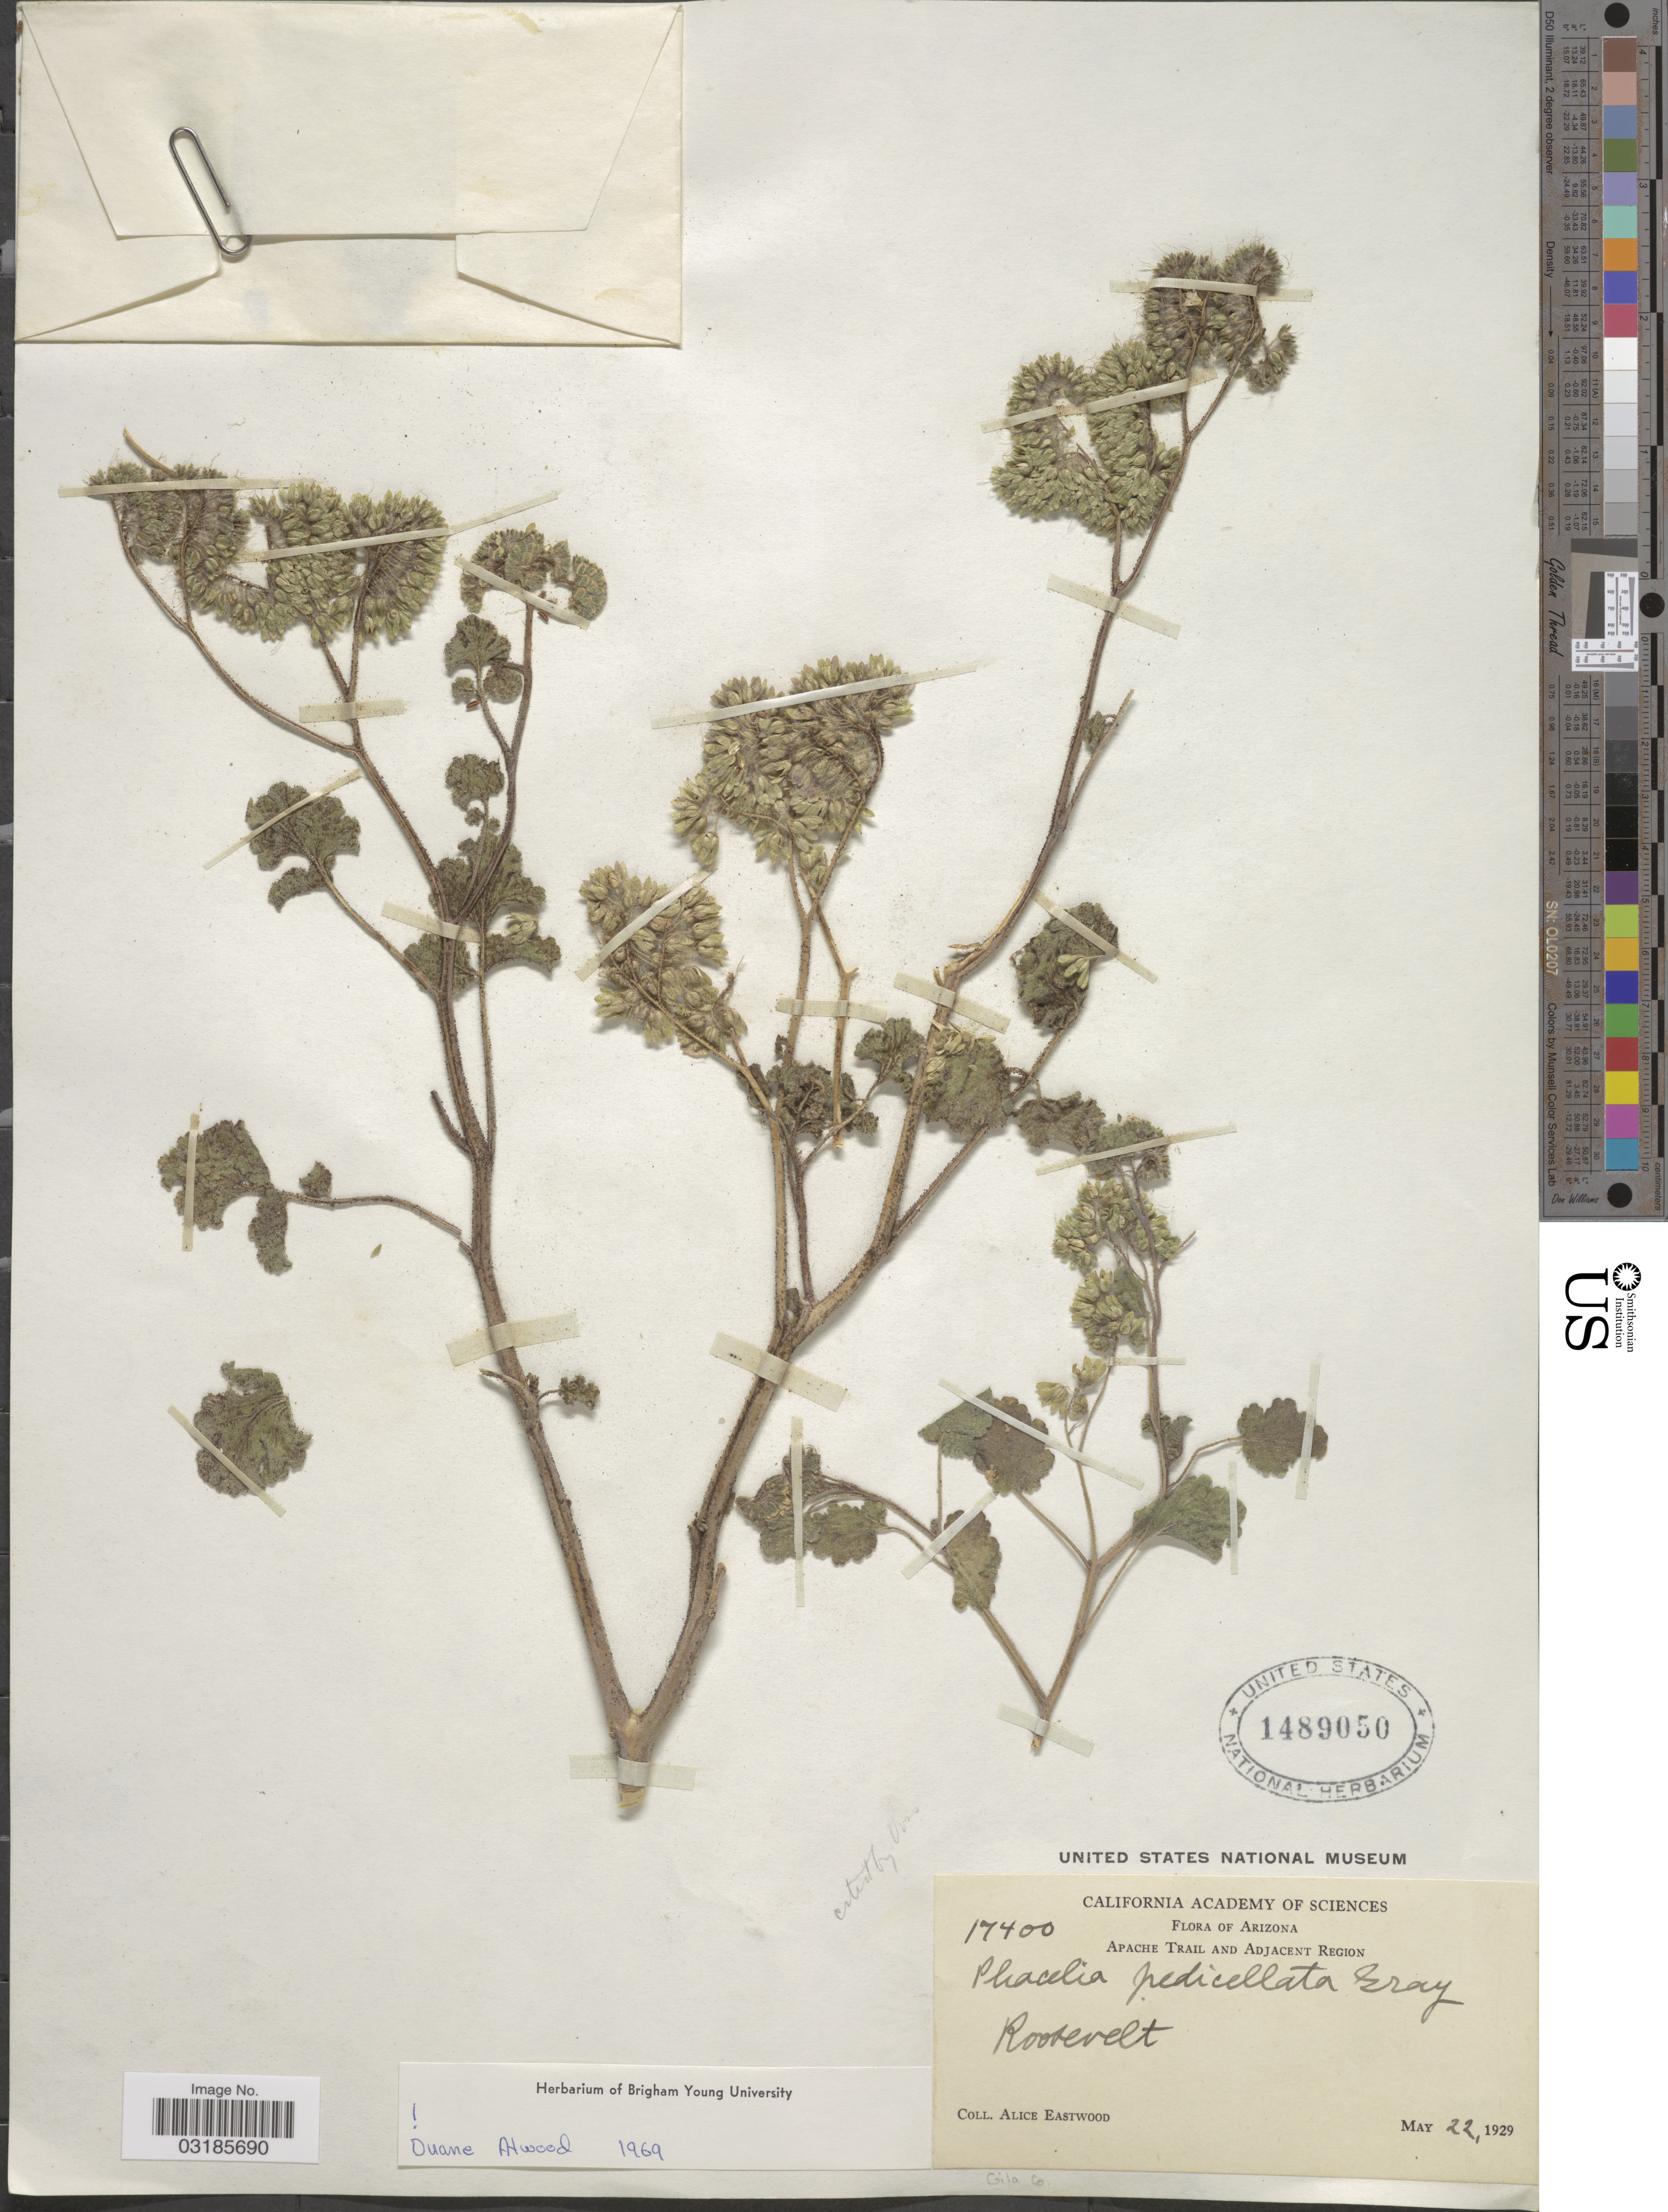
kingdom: Plantae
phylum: Tracheophyta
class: Magnoliopsida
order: Boraginales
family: Hydrophyllaceae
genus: Phacelia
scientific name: Phacelia pedicellata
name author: A. Gray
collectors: A. Eastwood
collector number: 17400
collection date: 1929-05-22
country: United States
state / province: Arizona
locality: Apache Trail and Adjacent Region. Roosevelt. Gila Co.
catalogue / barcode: US 1489050